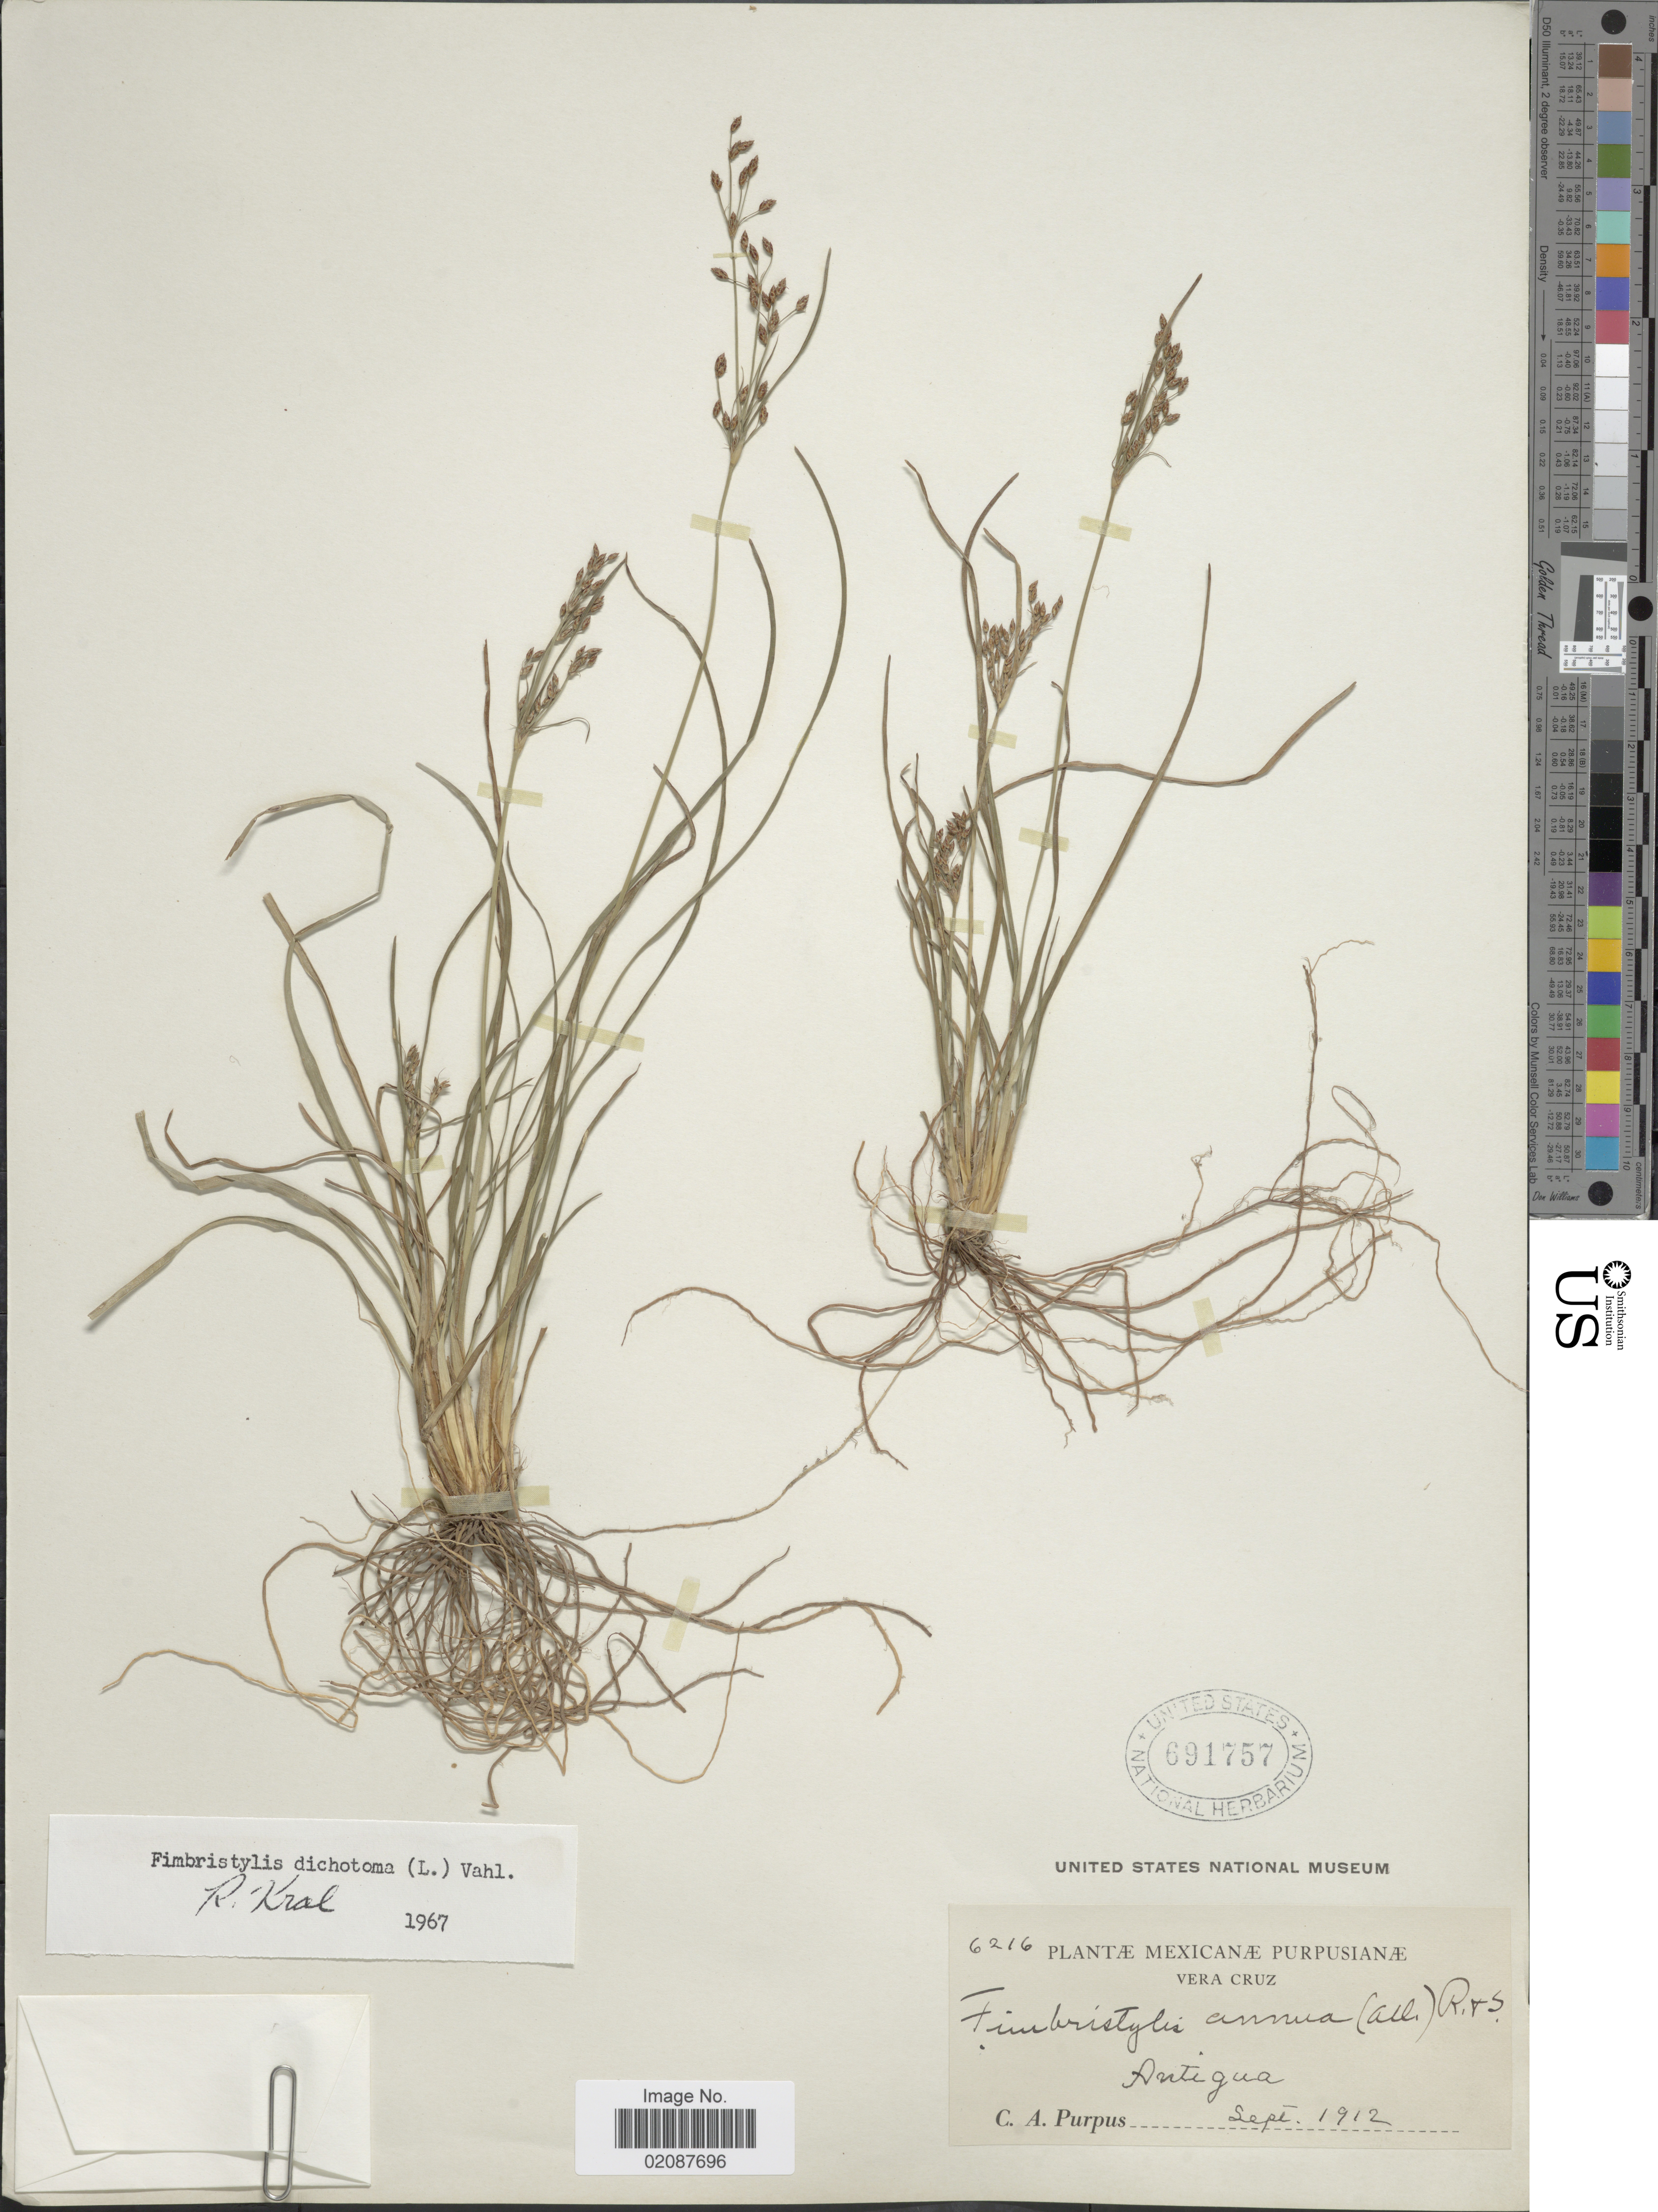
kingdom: Plantae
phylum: Tracheophyta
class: Liliopsida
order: Poales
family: Cyperaceae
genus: Fimbristylis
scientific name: Fimbristylis dichotoma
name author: (L.) Vahl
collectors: C. A. Purpus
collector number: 6216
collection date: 1912-09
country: Mexico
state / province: Veracruz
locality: Vera Cruz, Antigua.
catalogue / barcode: US 691757